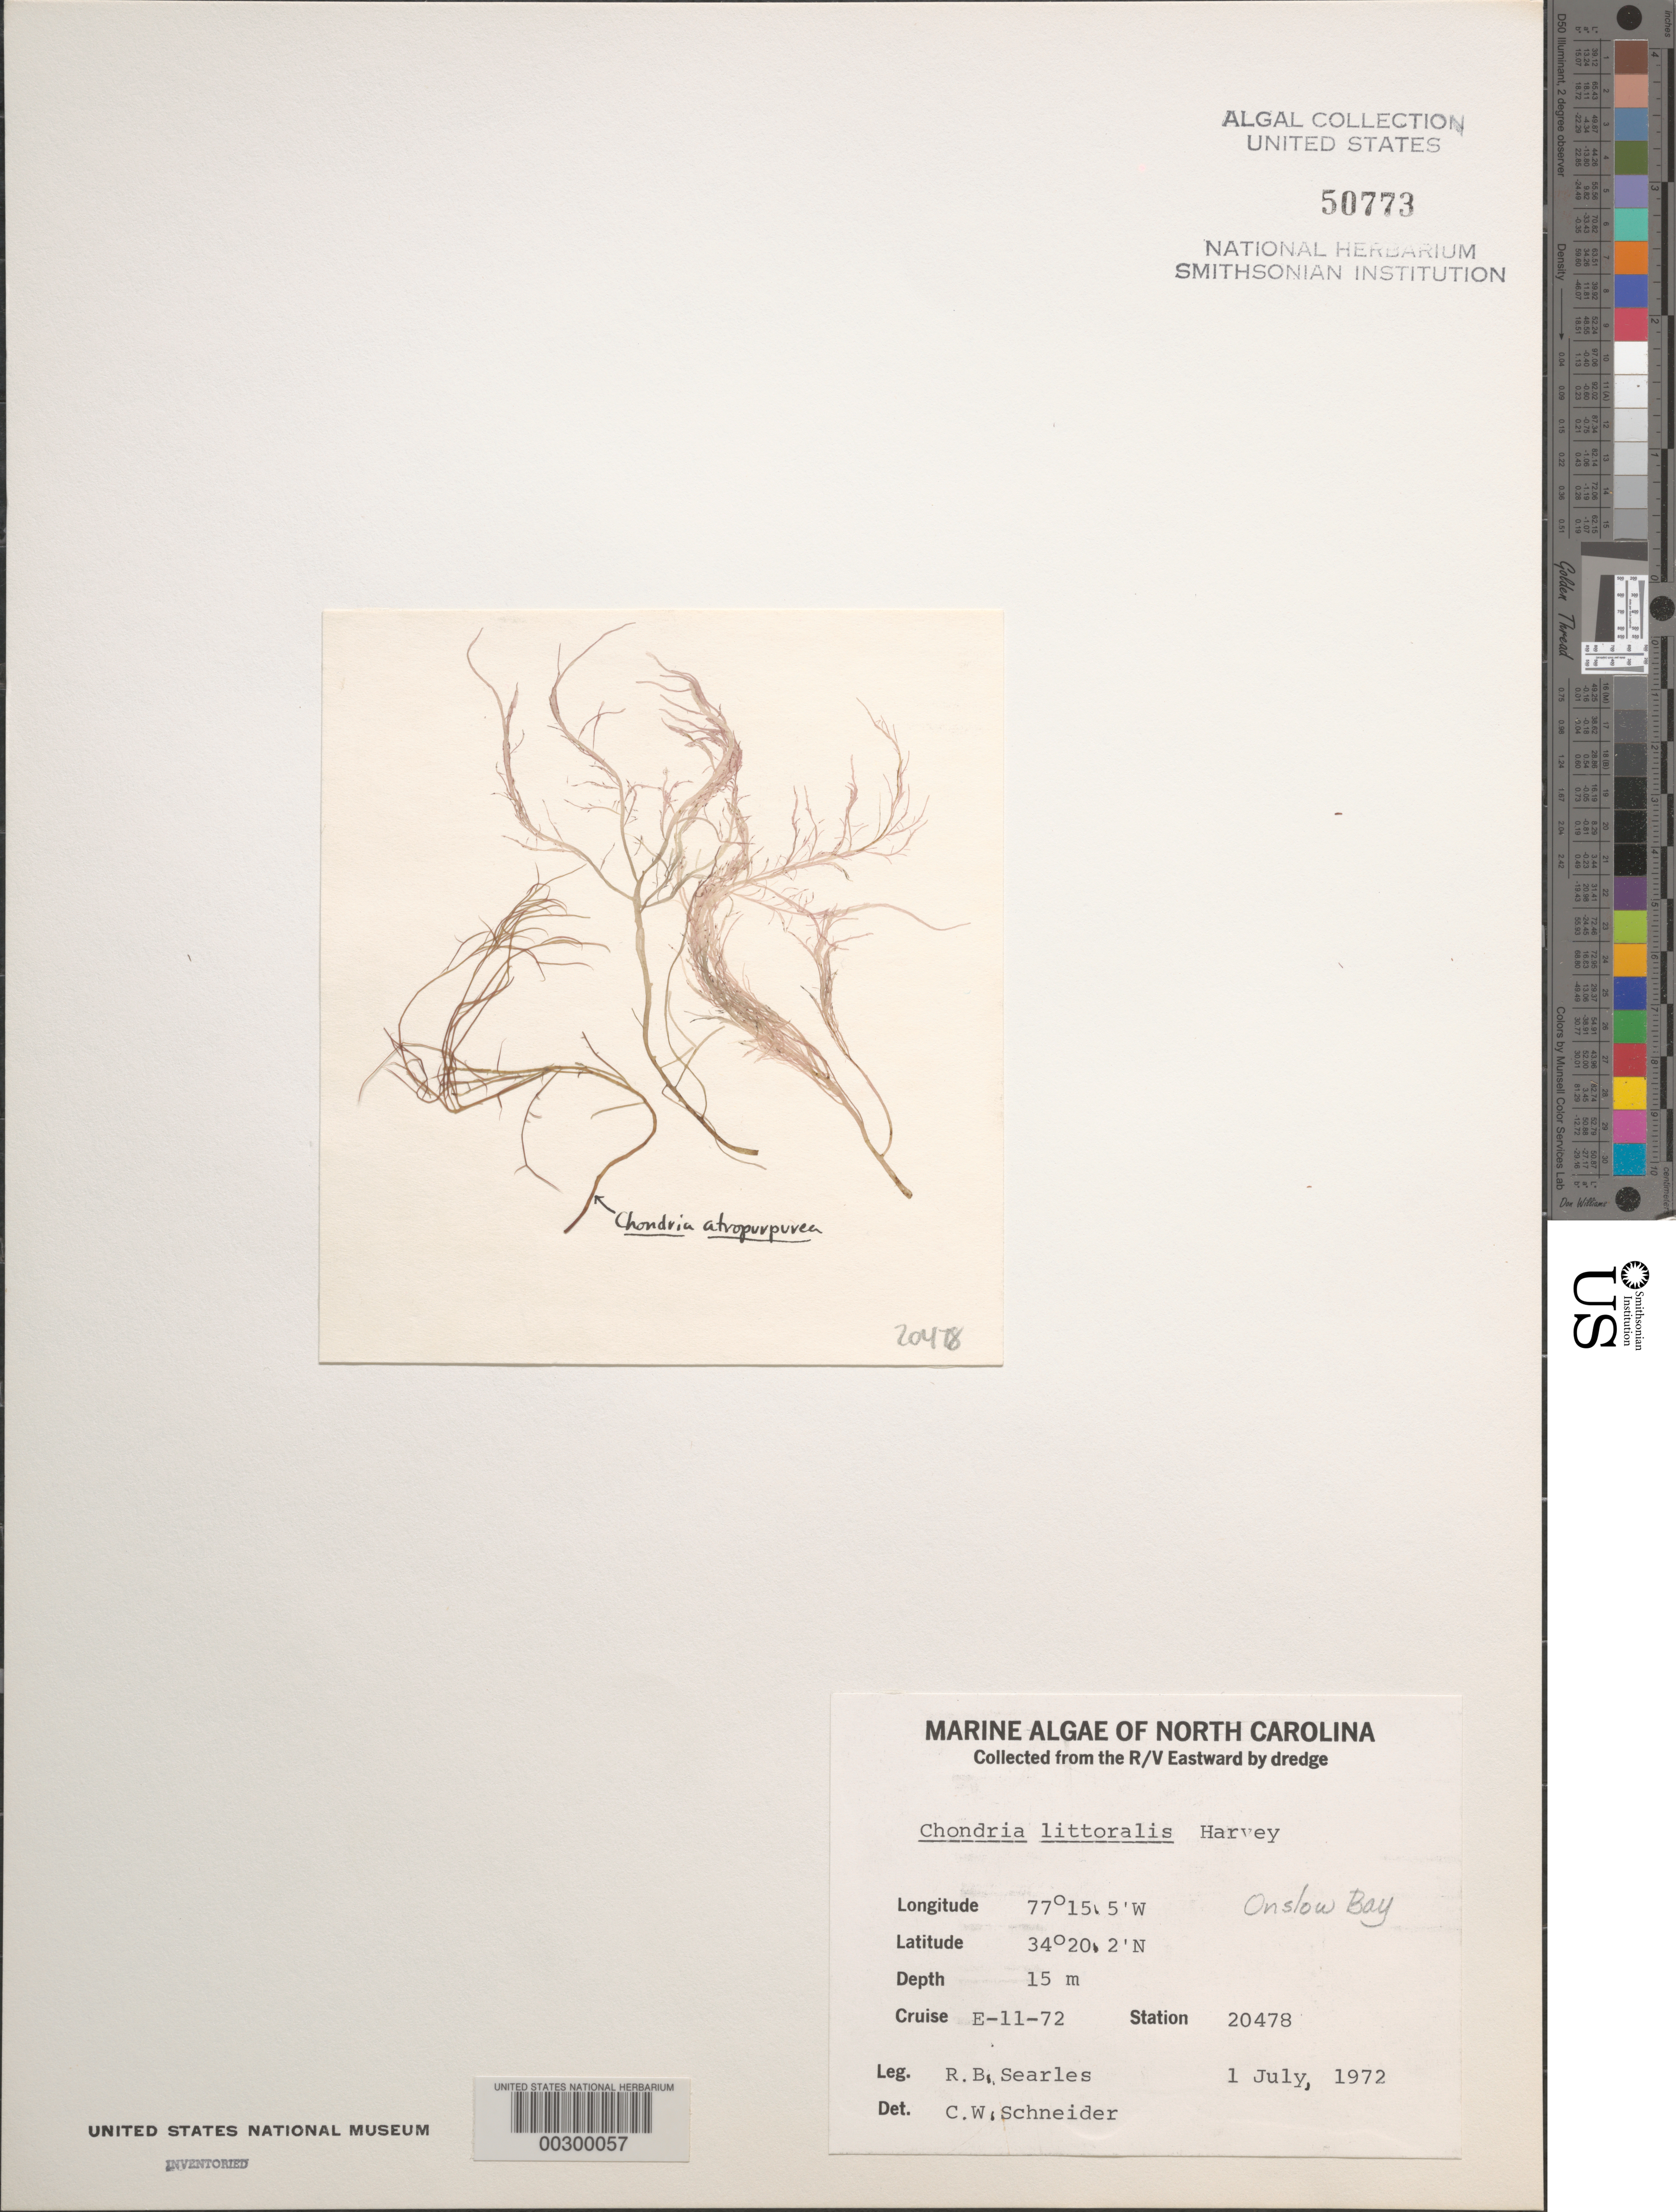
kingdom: Plantae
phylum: Rhodophyta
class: Florideophyceae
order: Ceramiales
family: Rhodomelaceae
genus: Chondria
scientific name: Chondria littoralis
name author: Harv.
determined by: Schneider, C. W.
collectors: R. Searles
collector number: Station 20478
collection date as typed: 01 Jul 1972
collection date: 1972-07-01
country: United States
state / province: North Carolina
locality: Onslow Bay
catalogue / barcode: US 50773